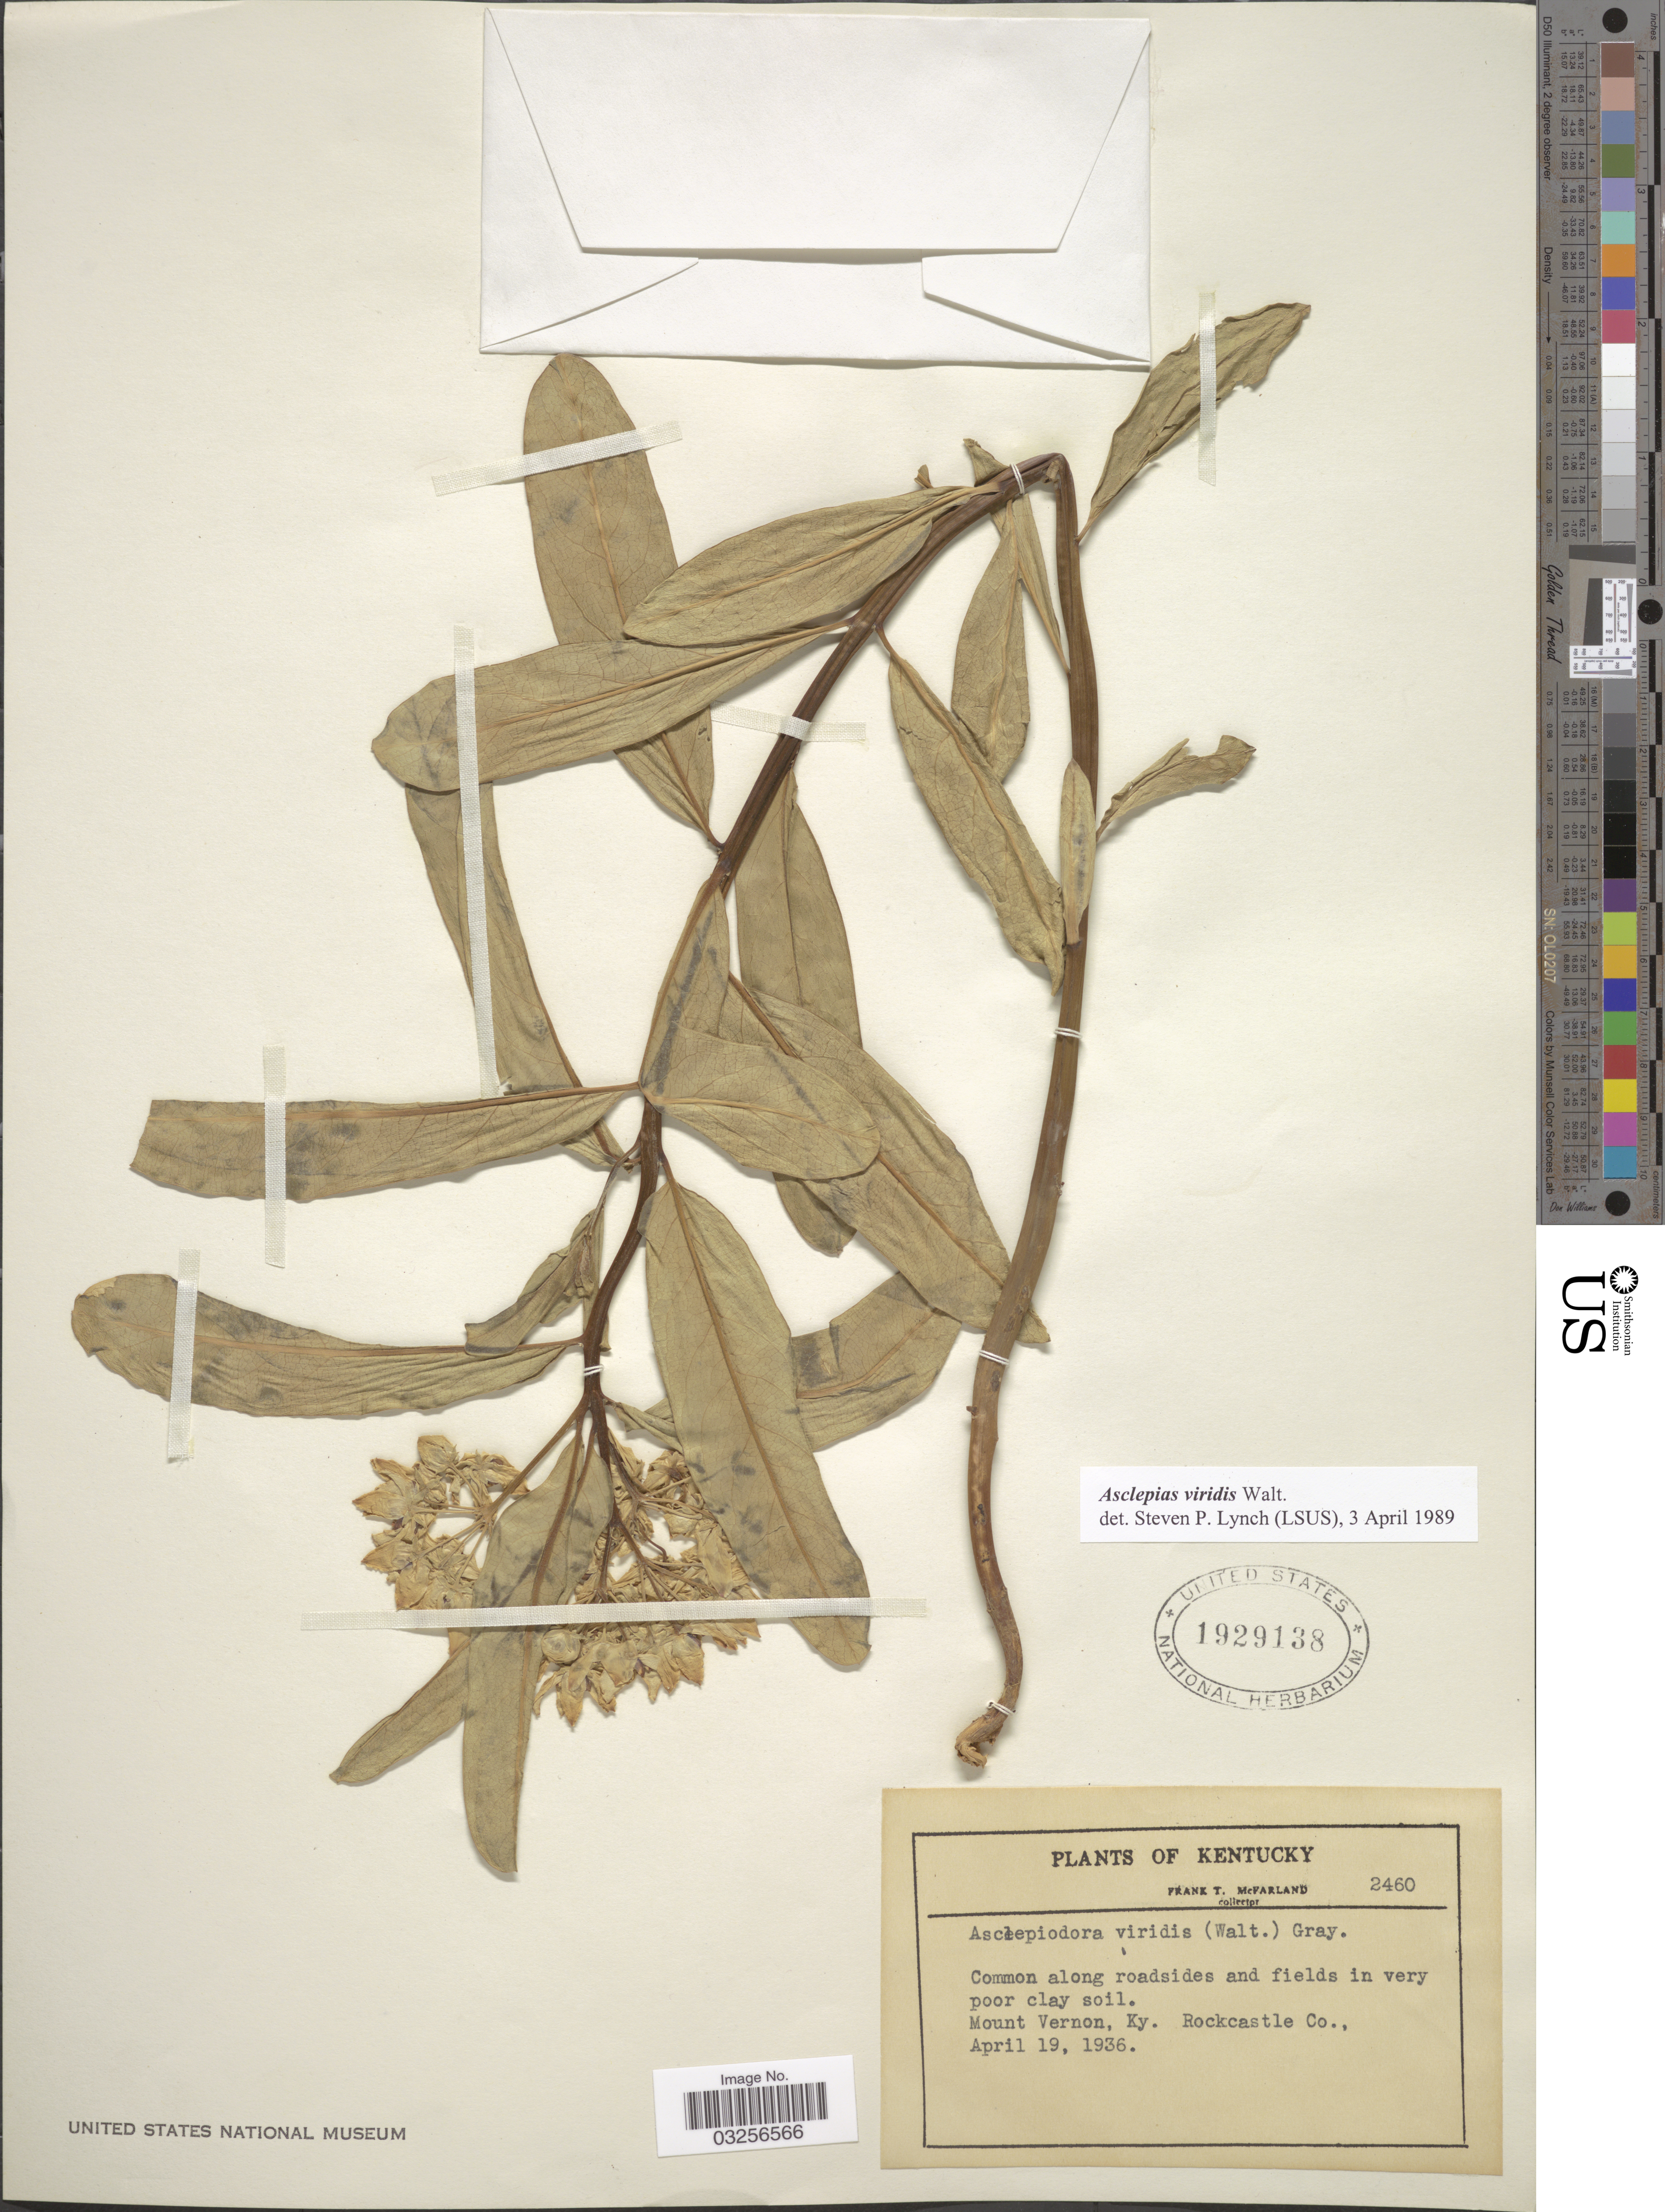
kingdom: Plantae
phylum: Tracheophyta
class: Magnoliopsida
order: Gentianales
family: Apocynaceae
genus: Asclepias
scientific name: Asclepias viridis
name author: Walter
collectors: F. McFarland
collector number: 2460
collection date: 1936-04-19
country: United States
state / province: Kentucky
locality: Mount Vernon, Ky. Rockcastle Co.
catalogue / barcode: US 1929138